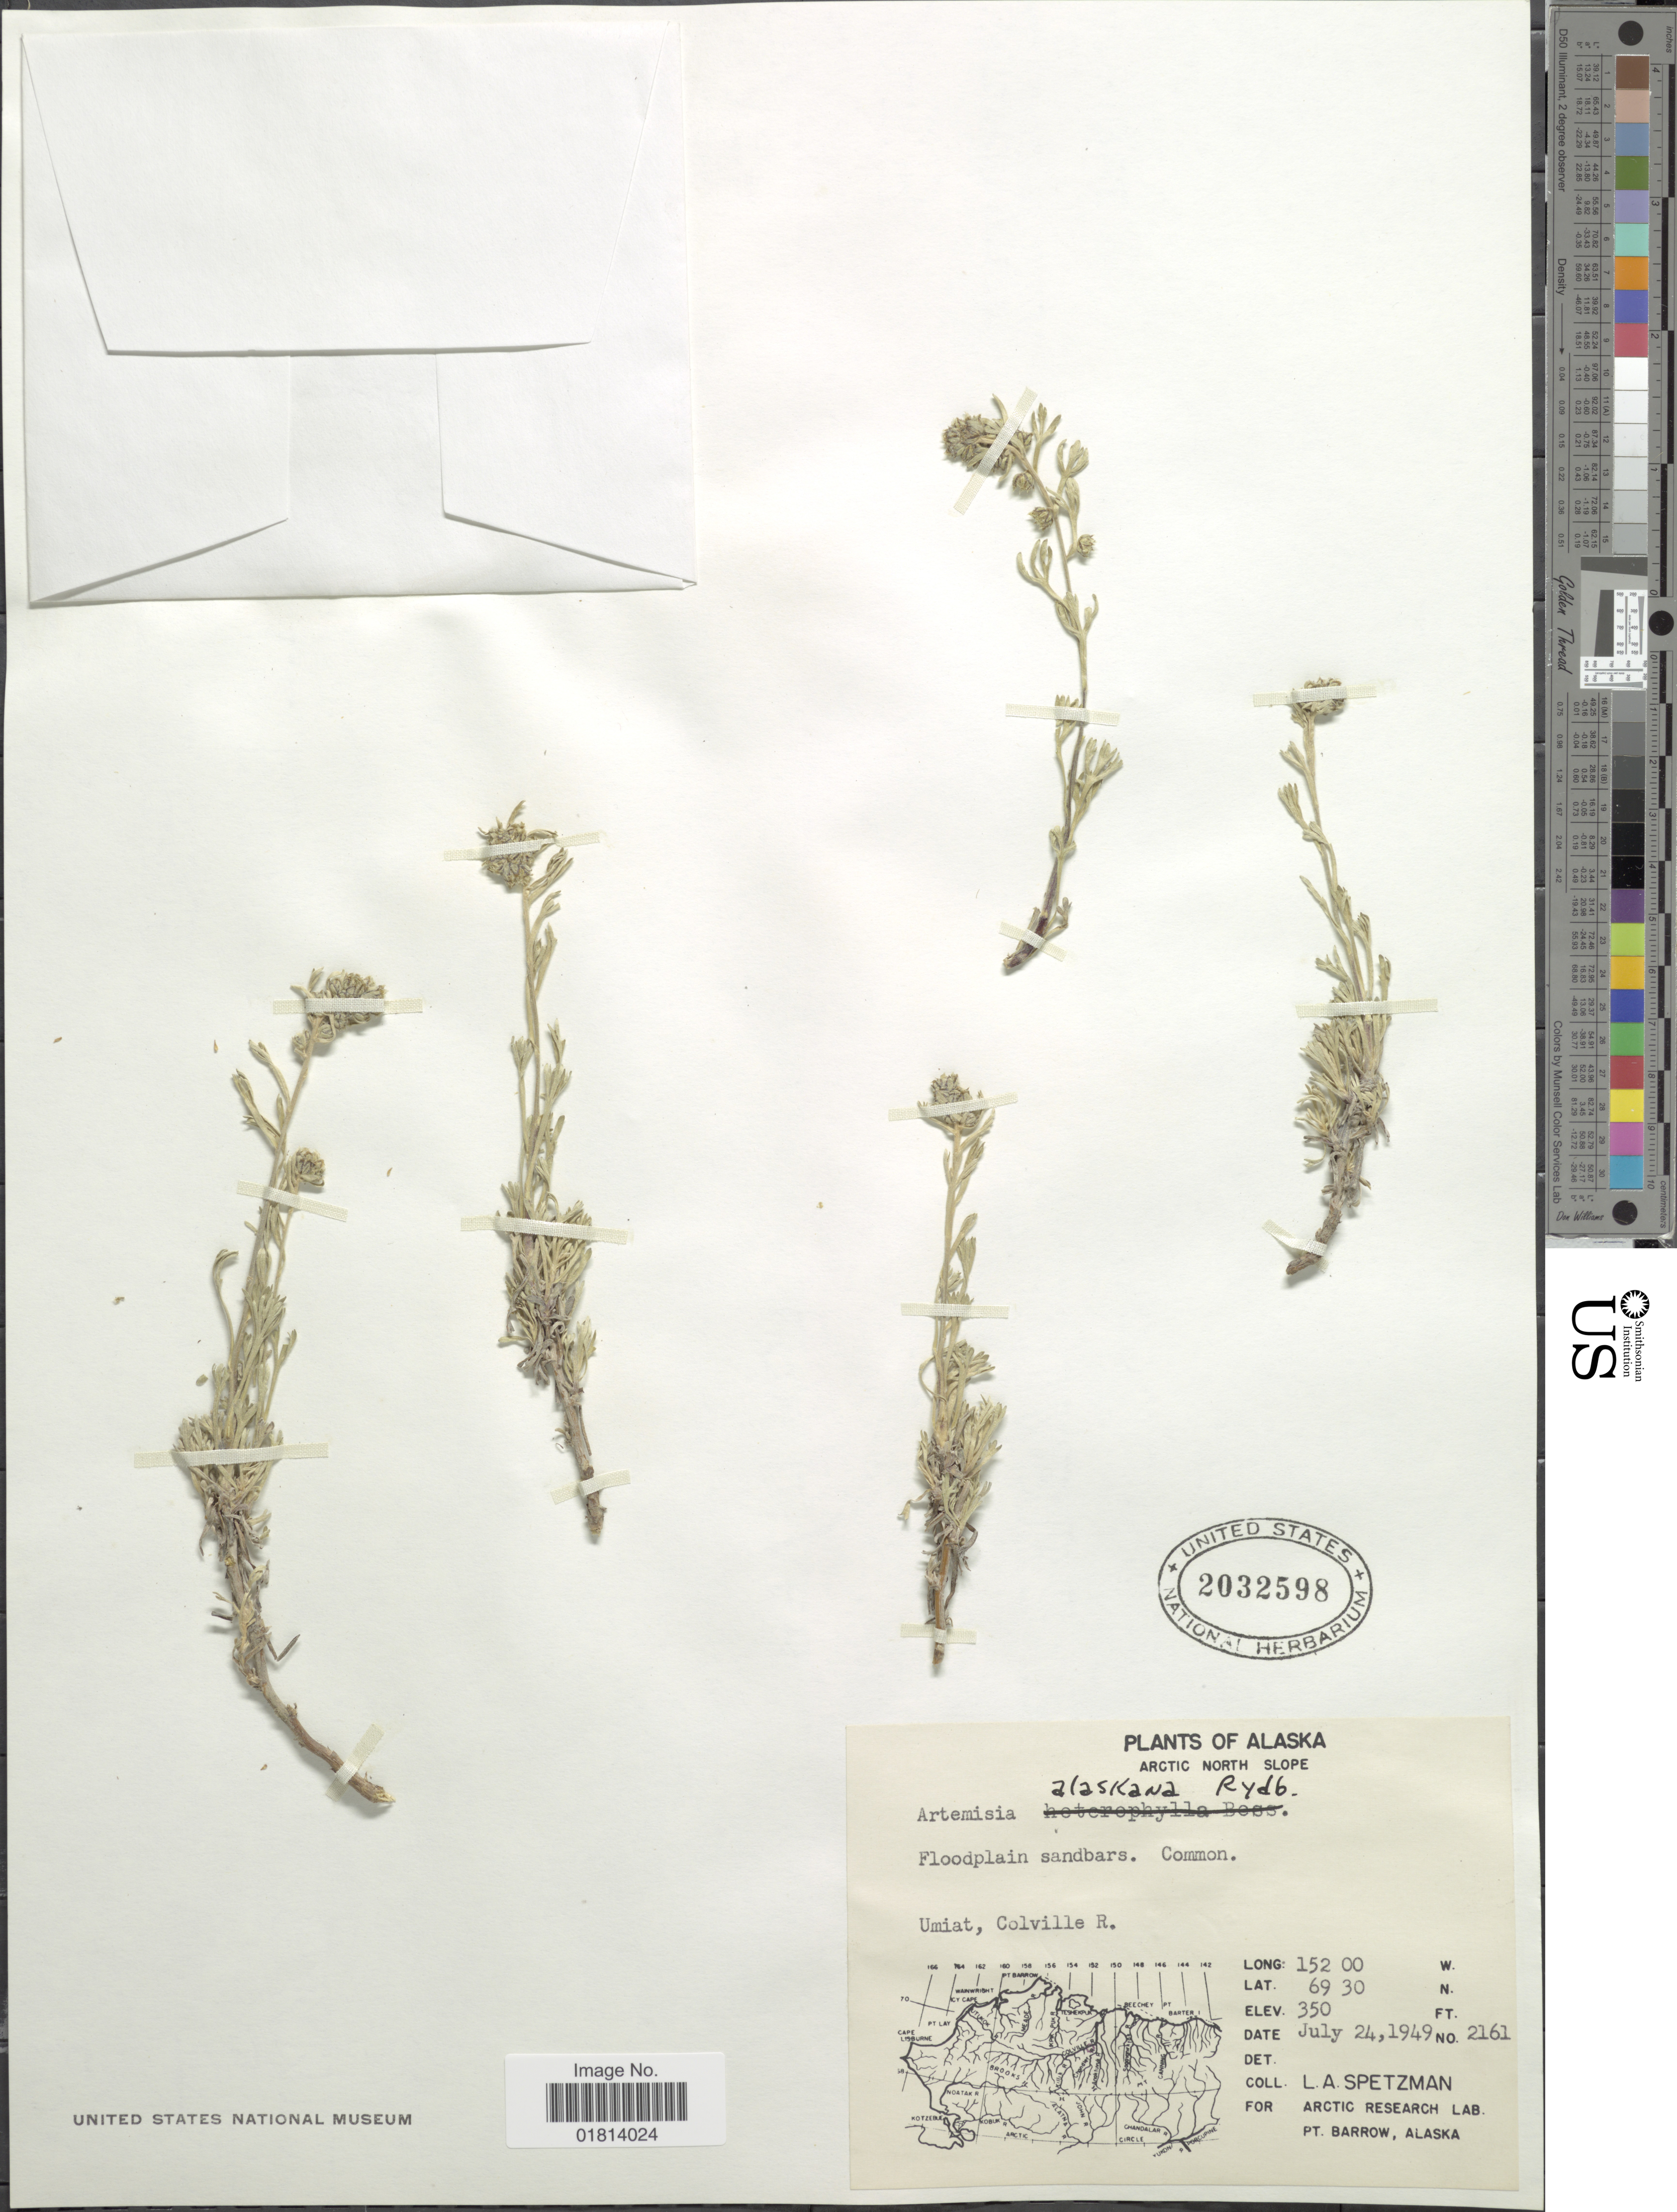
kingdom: Plantae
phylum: Tracheophyta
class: Magnoliopsida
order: Asterales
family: Asteraceae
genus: Artemisia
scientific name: Artemisia alaskana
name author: Rydb.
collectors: L. Spetzman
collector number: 2161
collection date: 1949-07-24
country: United States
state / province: Alaska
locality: Arctic North Slope. Floodplain sandbars. Umiat, Colville R.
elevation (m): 107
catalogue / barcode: US 2032598